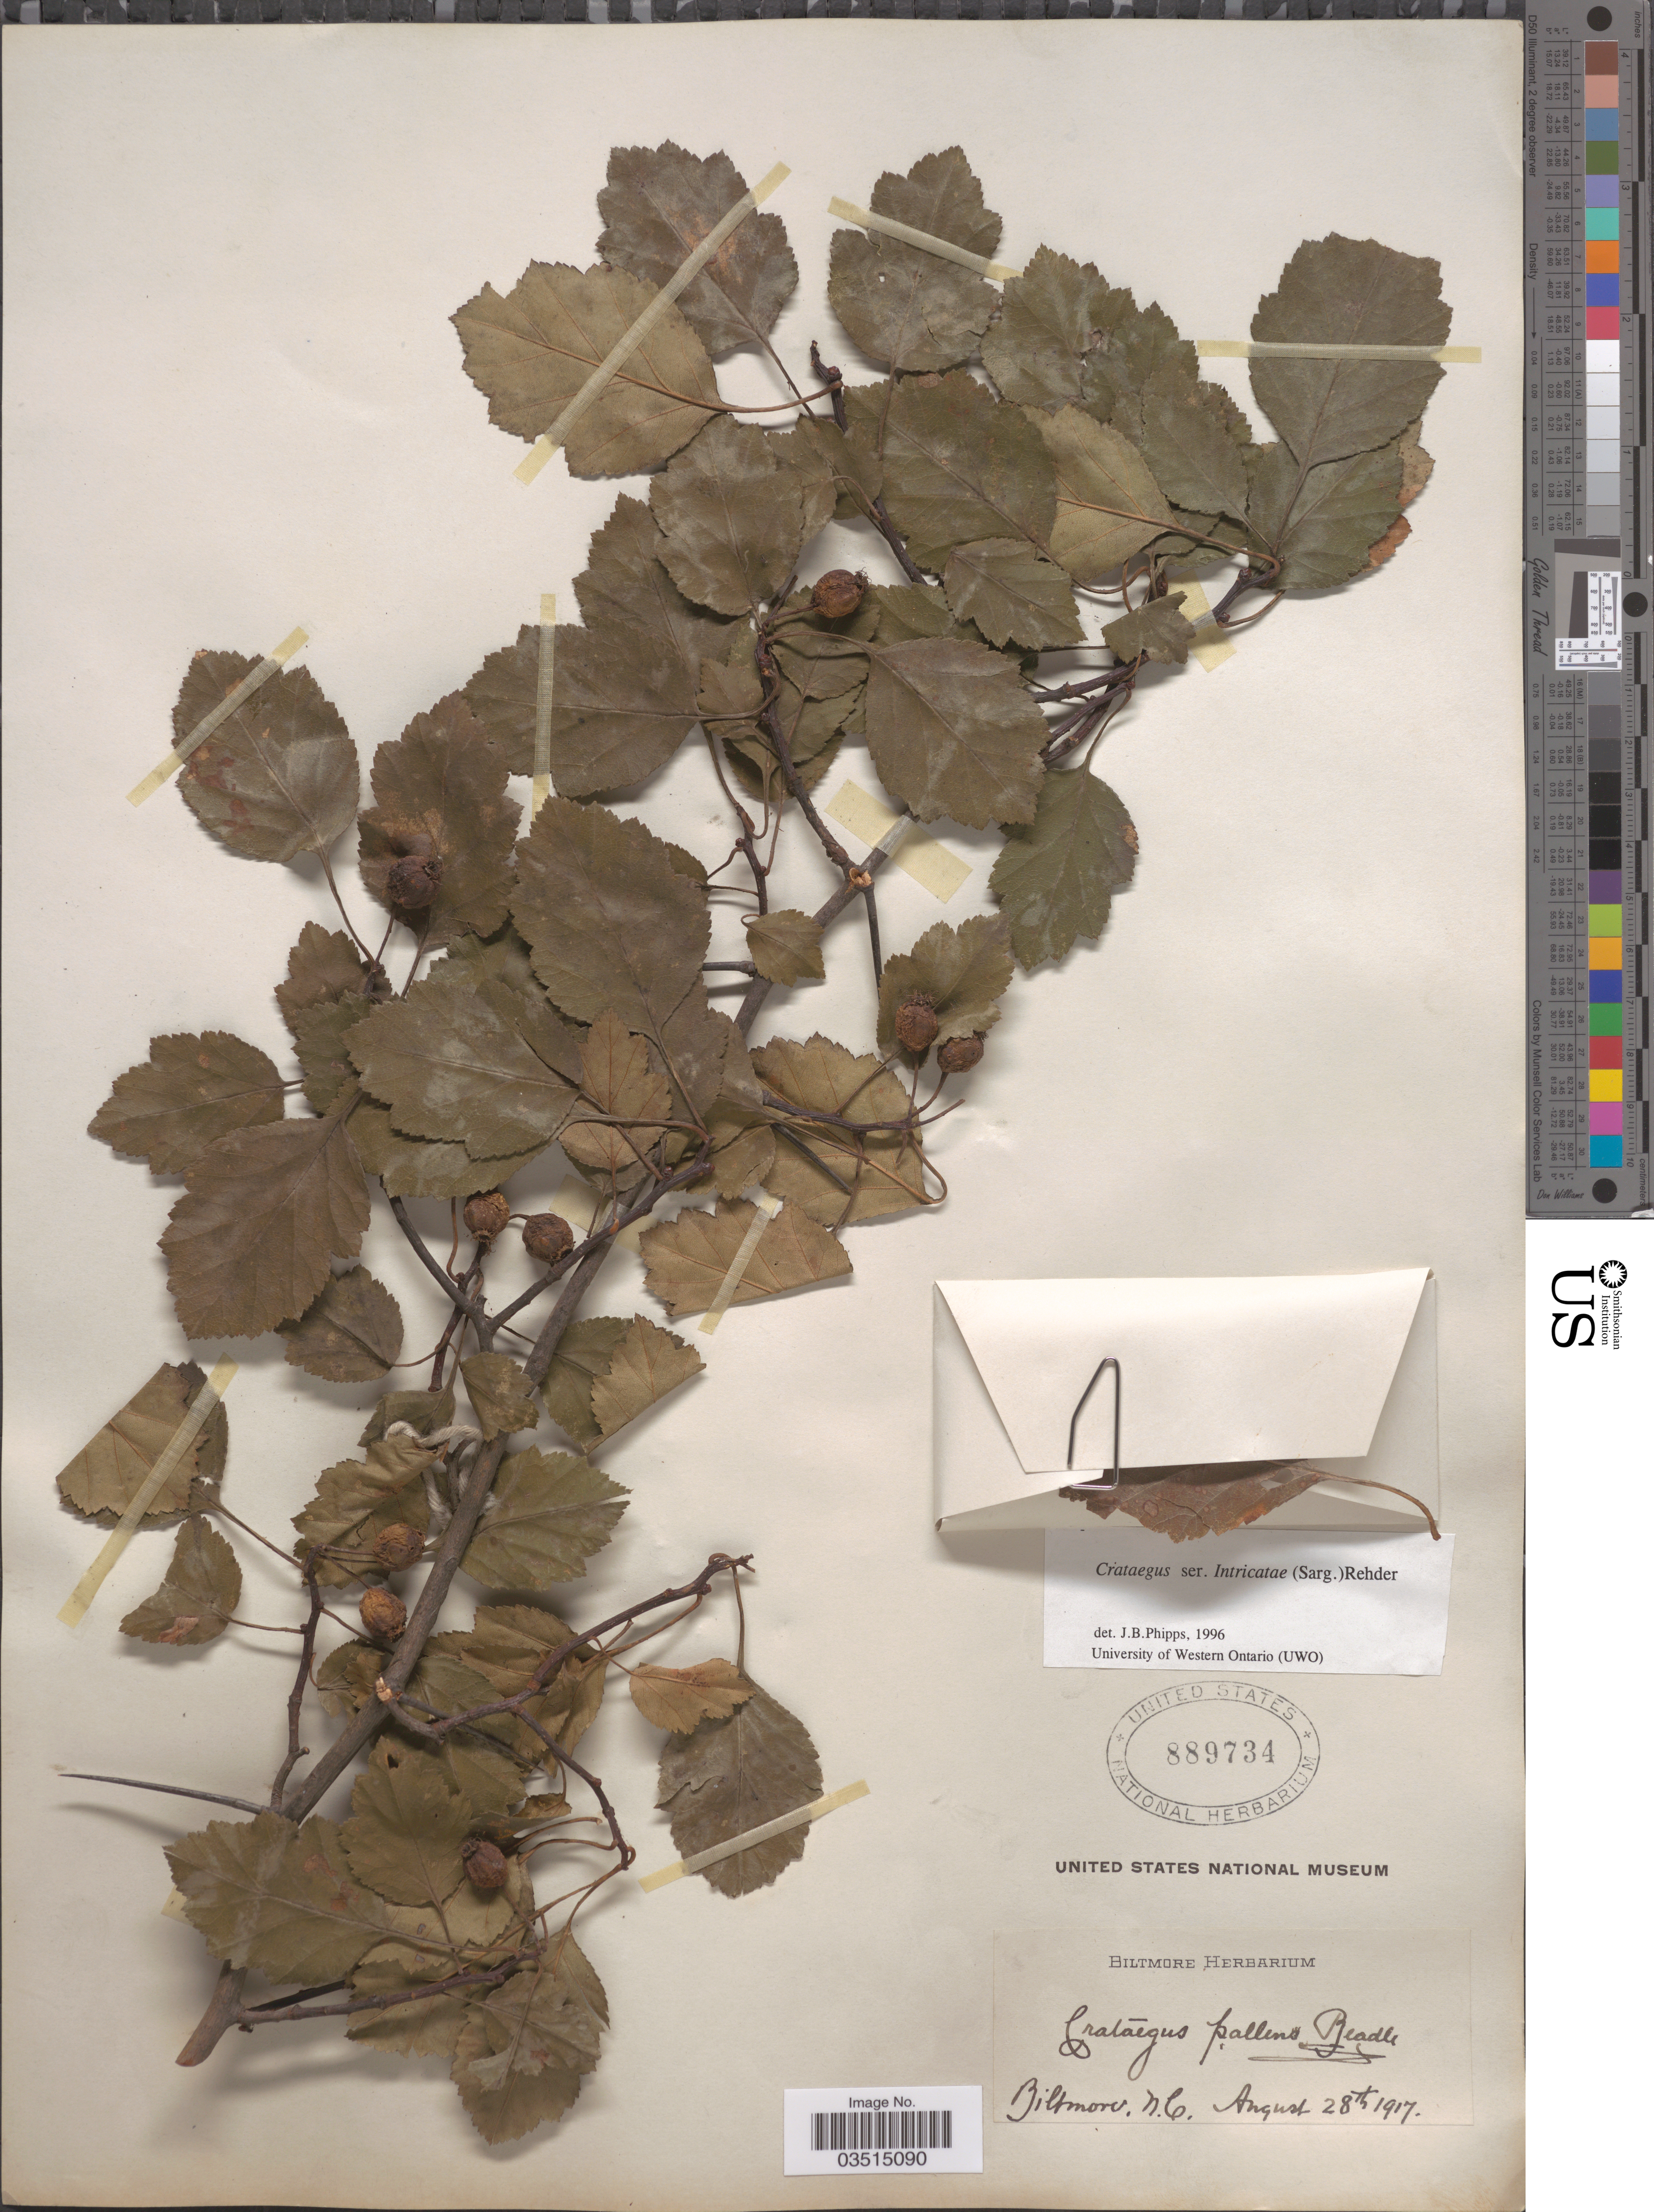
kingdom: Plantae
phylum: Tracheophyta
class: Magnoliopsida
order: Rosales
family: Rosaceae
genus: Crataegus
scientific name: Crataegus intricata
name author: Lange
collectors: ex herb. Biltmore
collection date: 1917-08-28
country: United States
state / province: North Carolina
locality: Biltmore.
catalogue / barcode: US 889734